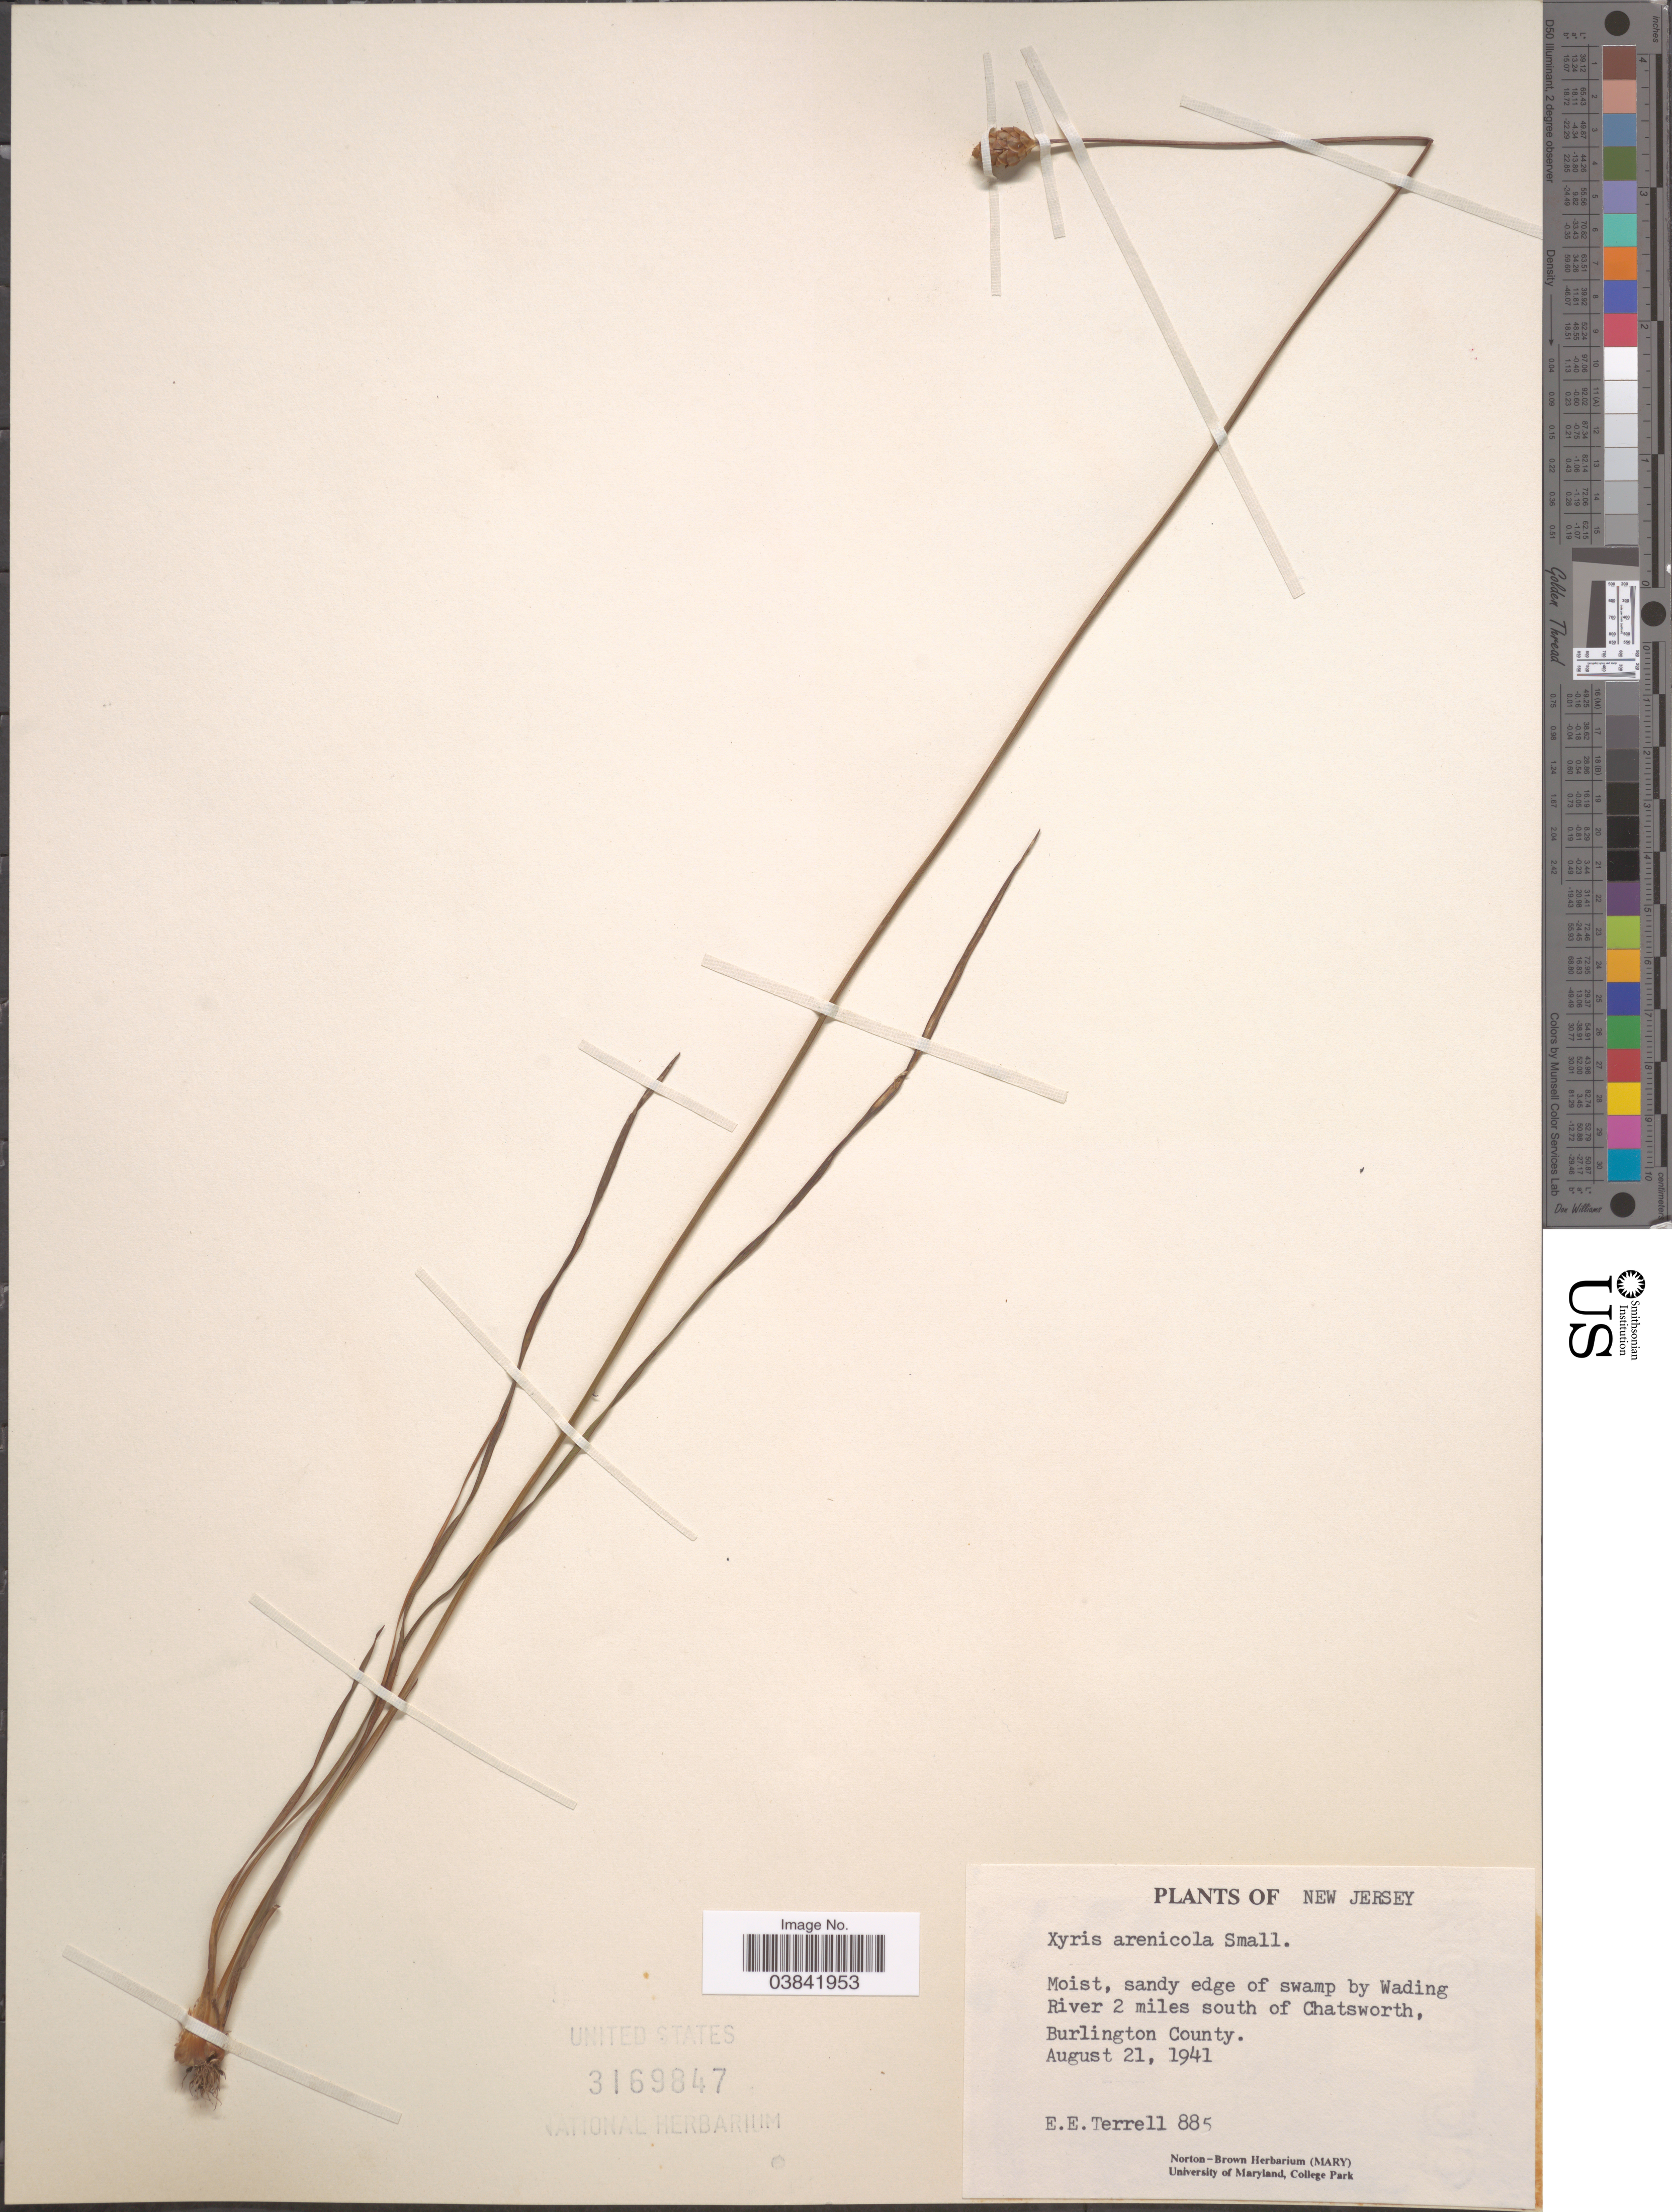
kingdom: Plantae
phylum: Tracheophyta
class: Liliopsida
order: Poales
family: Xyridaceae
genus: Xyris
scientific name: Xyris torta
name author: Sm.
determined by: Strong, Mark T., (BOT), Smithsonian Institution - National Museum of Natural History (UNITED STATES)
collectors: E. E. Terrell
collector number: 885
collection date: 1941-08-21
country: United States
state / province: New Jersey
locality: Sandy edge of swamp by Wading River 2 miles south of Chatsworth, Burlington County.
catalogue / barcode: US 3169847